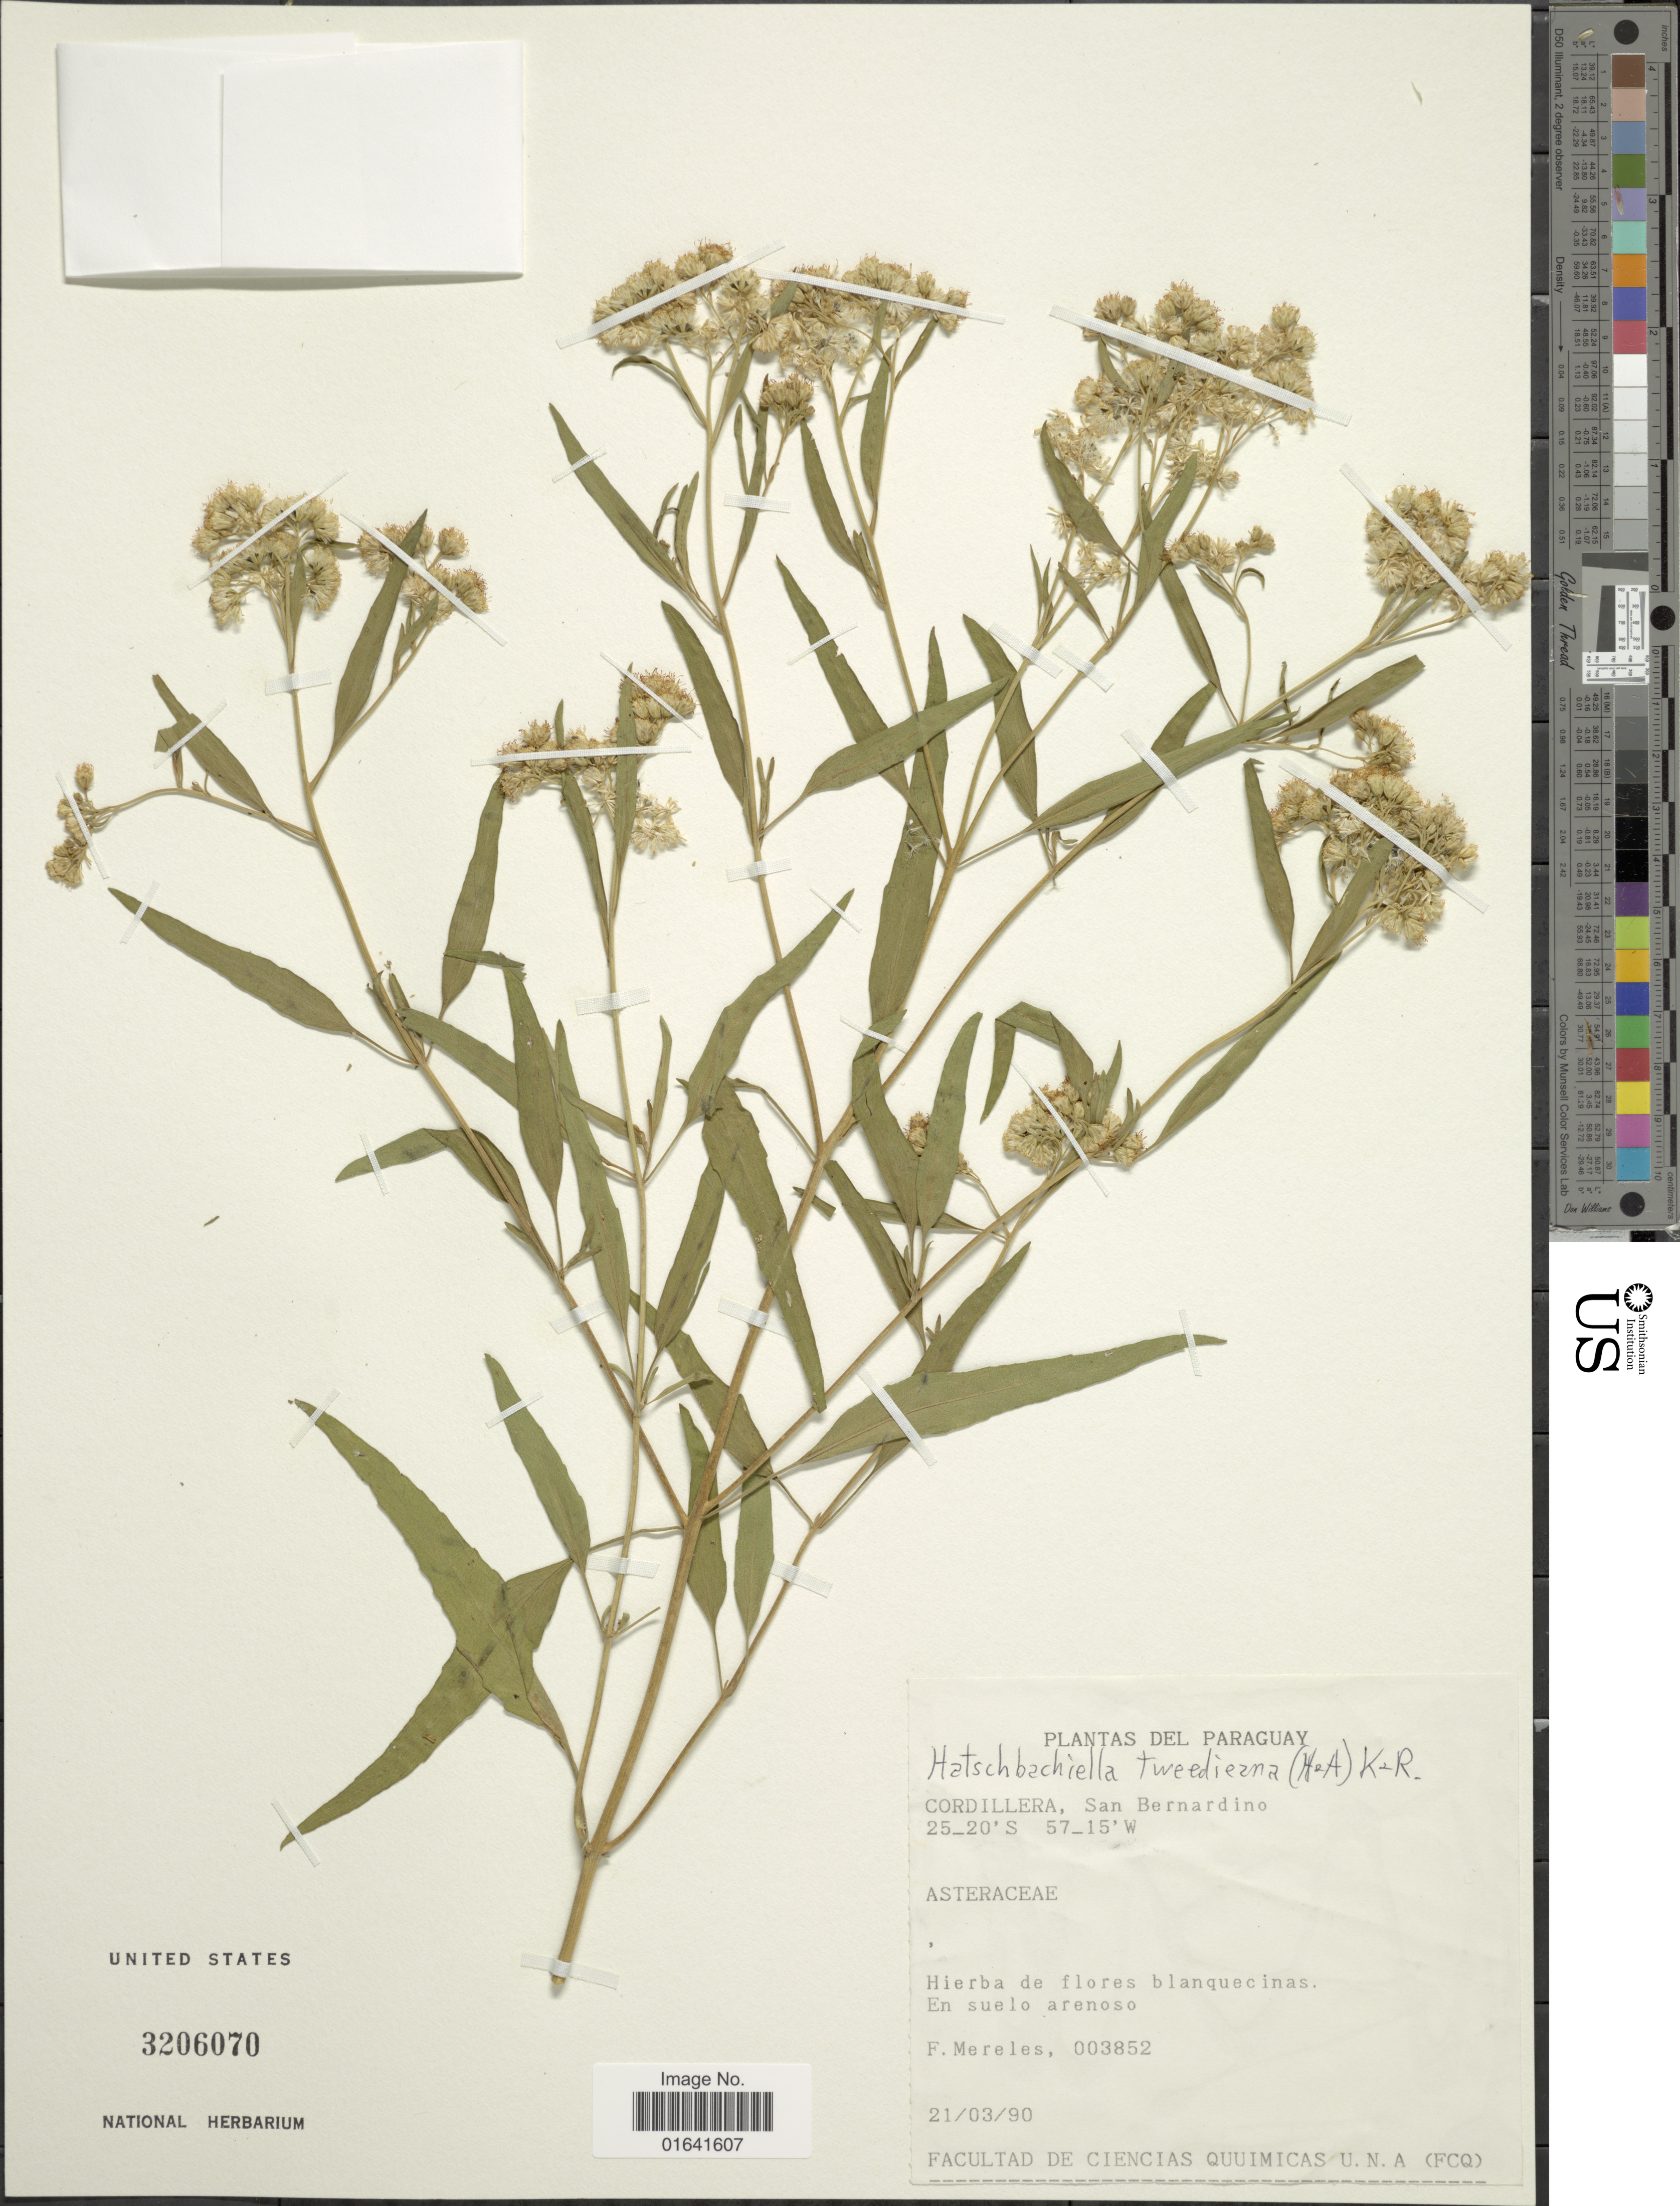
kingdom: Plantae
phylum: Tracheophyta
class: Magnoliopsida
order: Asterales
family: Asteraceae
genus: Hatschbachiella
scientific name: Hatschbachiella tweedieana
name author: (Hook. & Arn.) R.M. King & H. Rob.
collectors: F. Mereles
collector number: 003852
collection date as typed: Transcribed d/m/y: 21/3/90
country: Paraguay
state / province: Cordillera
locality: San Bernardino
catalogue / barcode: US 3206070